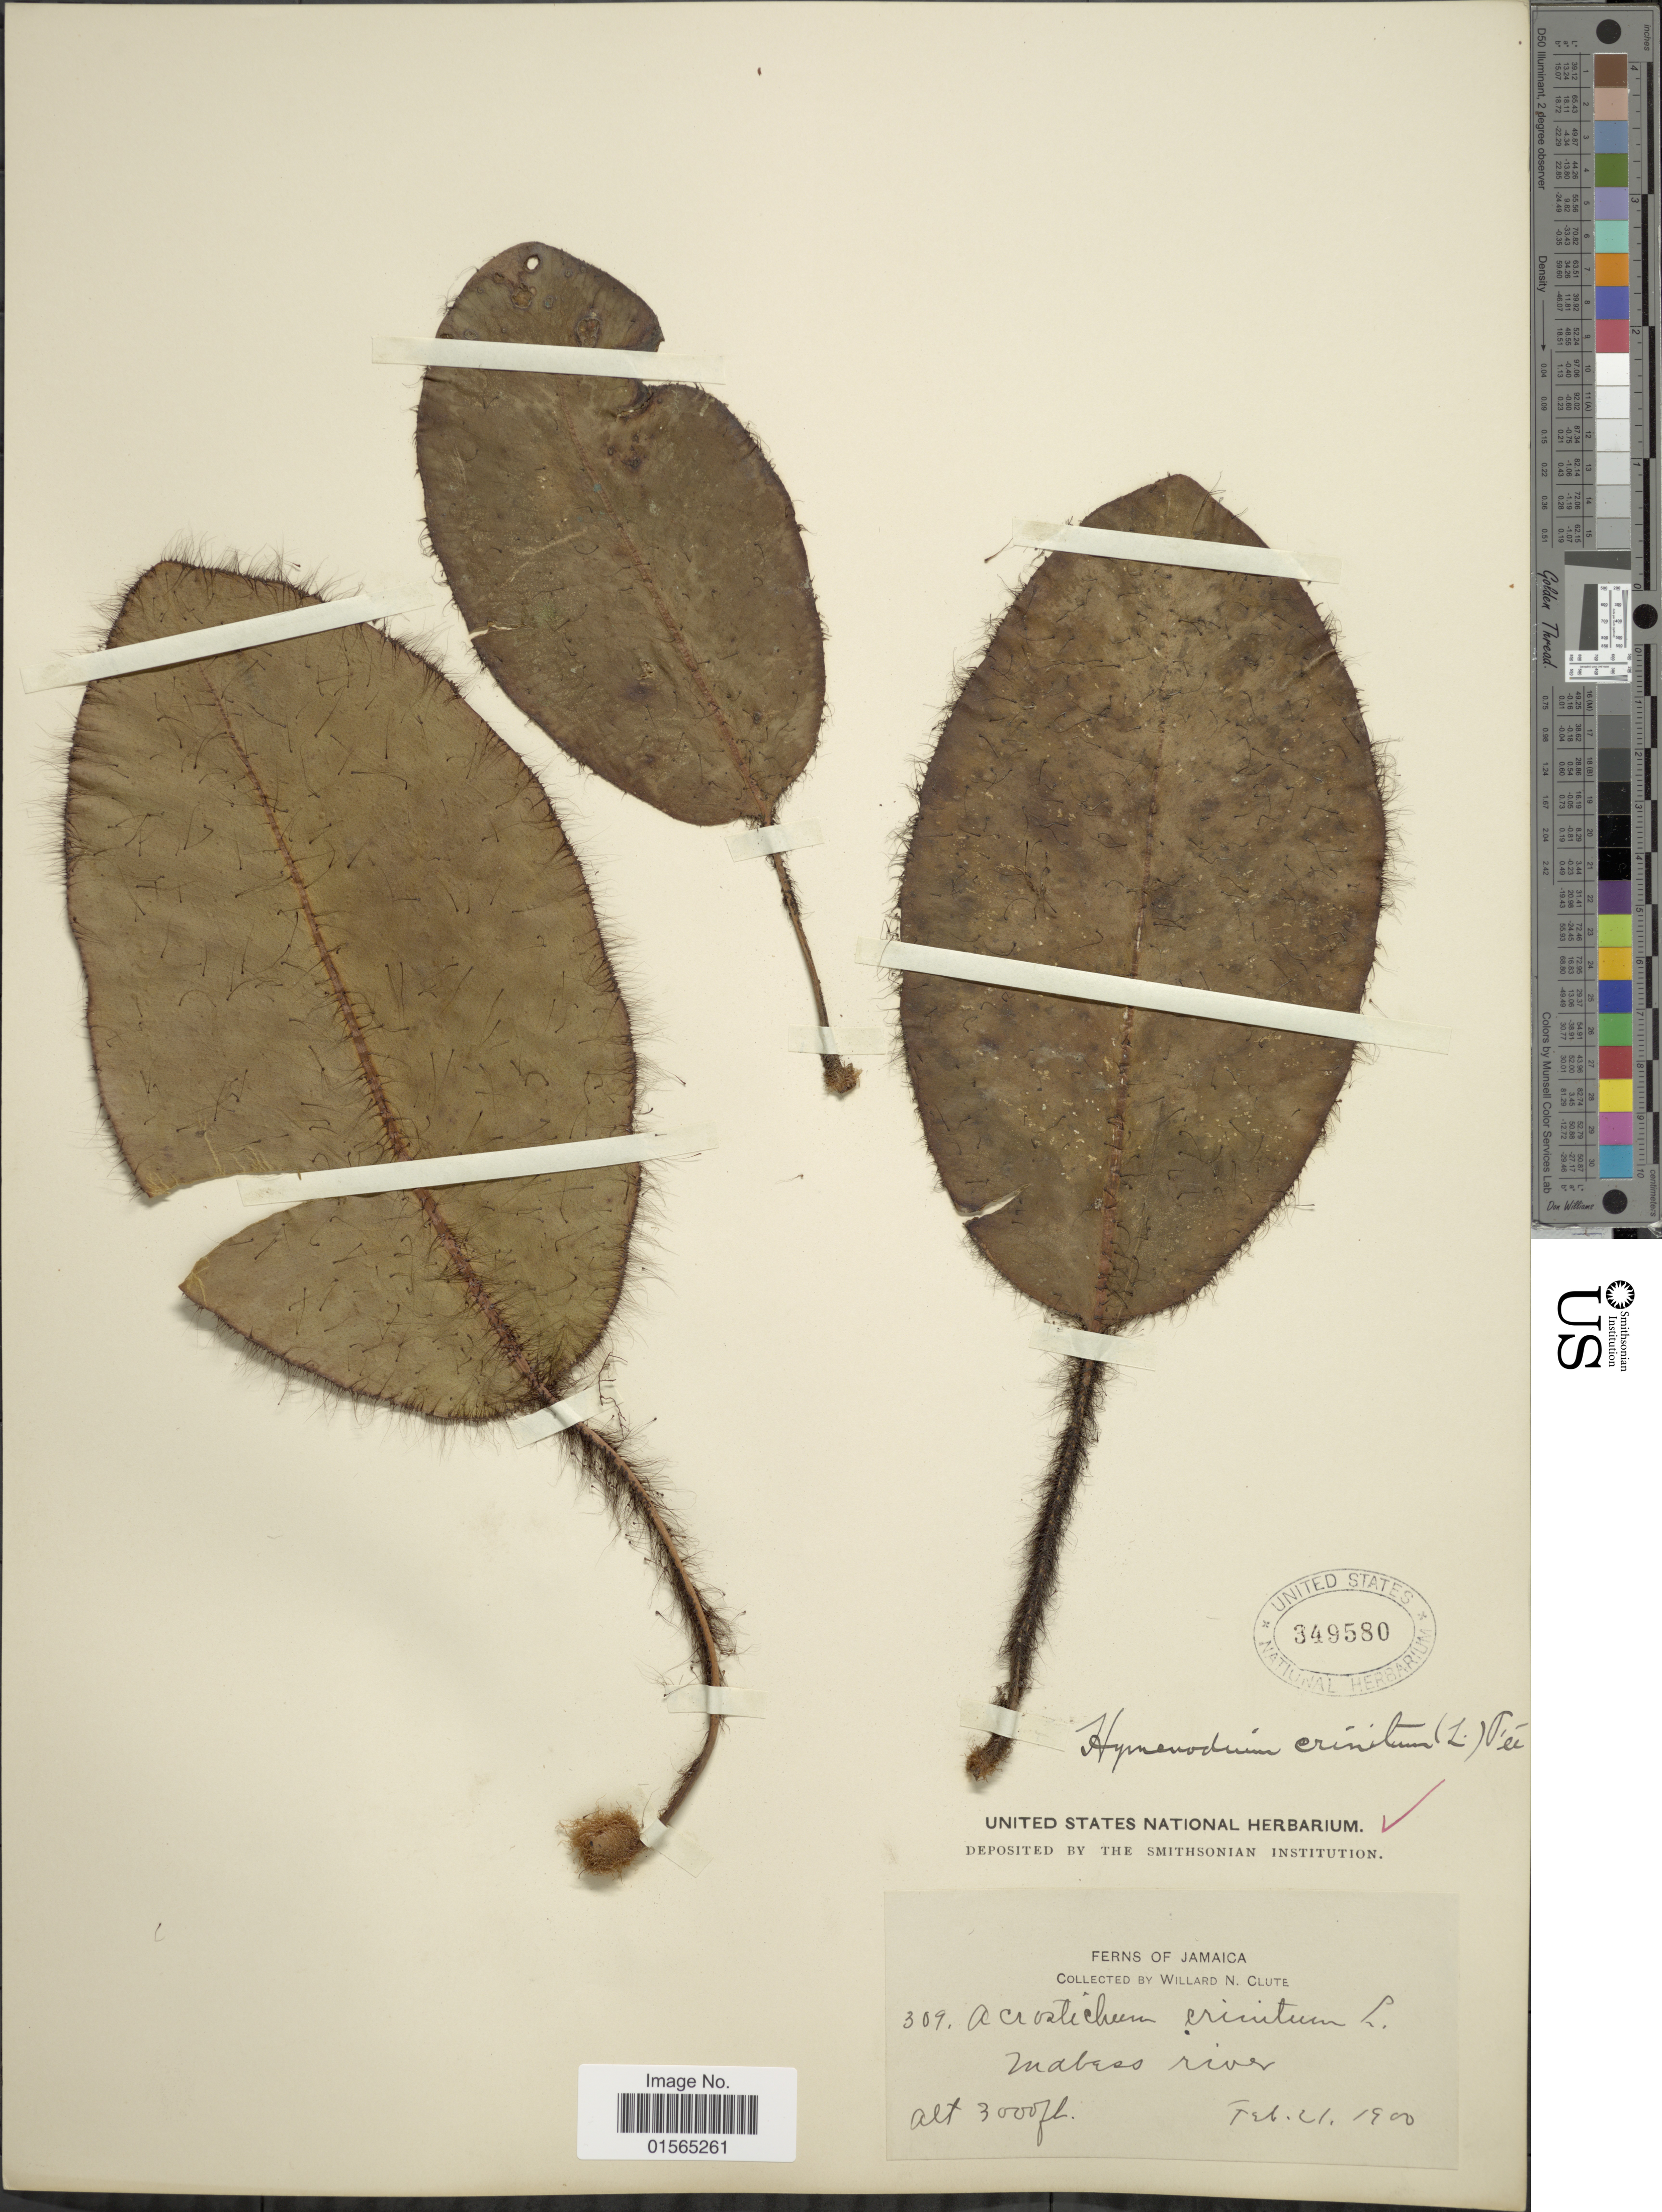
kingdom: Plantae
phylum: Tracheophyta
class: Polypodiopsida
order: Polypodiales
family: Dryopteridaceae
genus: Elaphoglossum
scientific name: Elaphoglossum crinitum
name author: (L.) Christ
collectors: W. N. Clute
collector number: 309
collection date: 1900-02-21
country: Jamaica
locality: Mabess River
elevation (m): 914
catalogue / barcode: US 349580